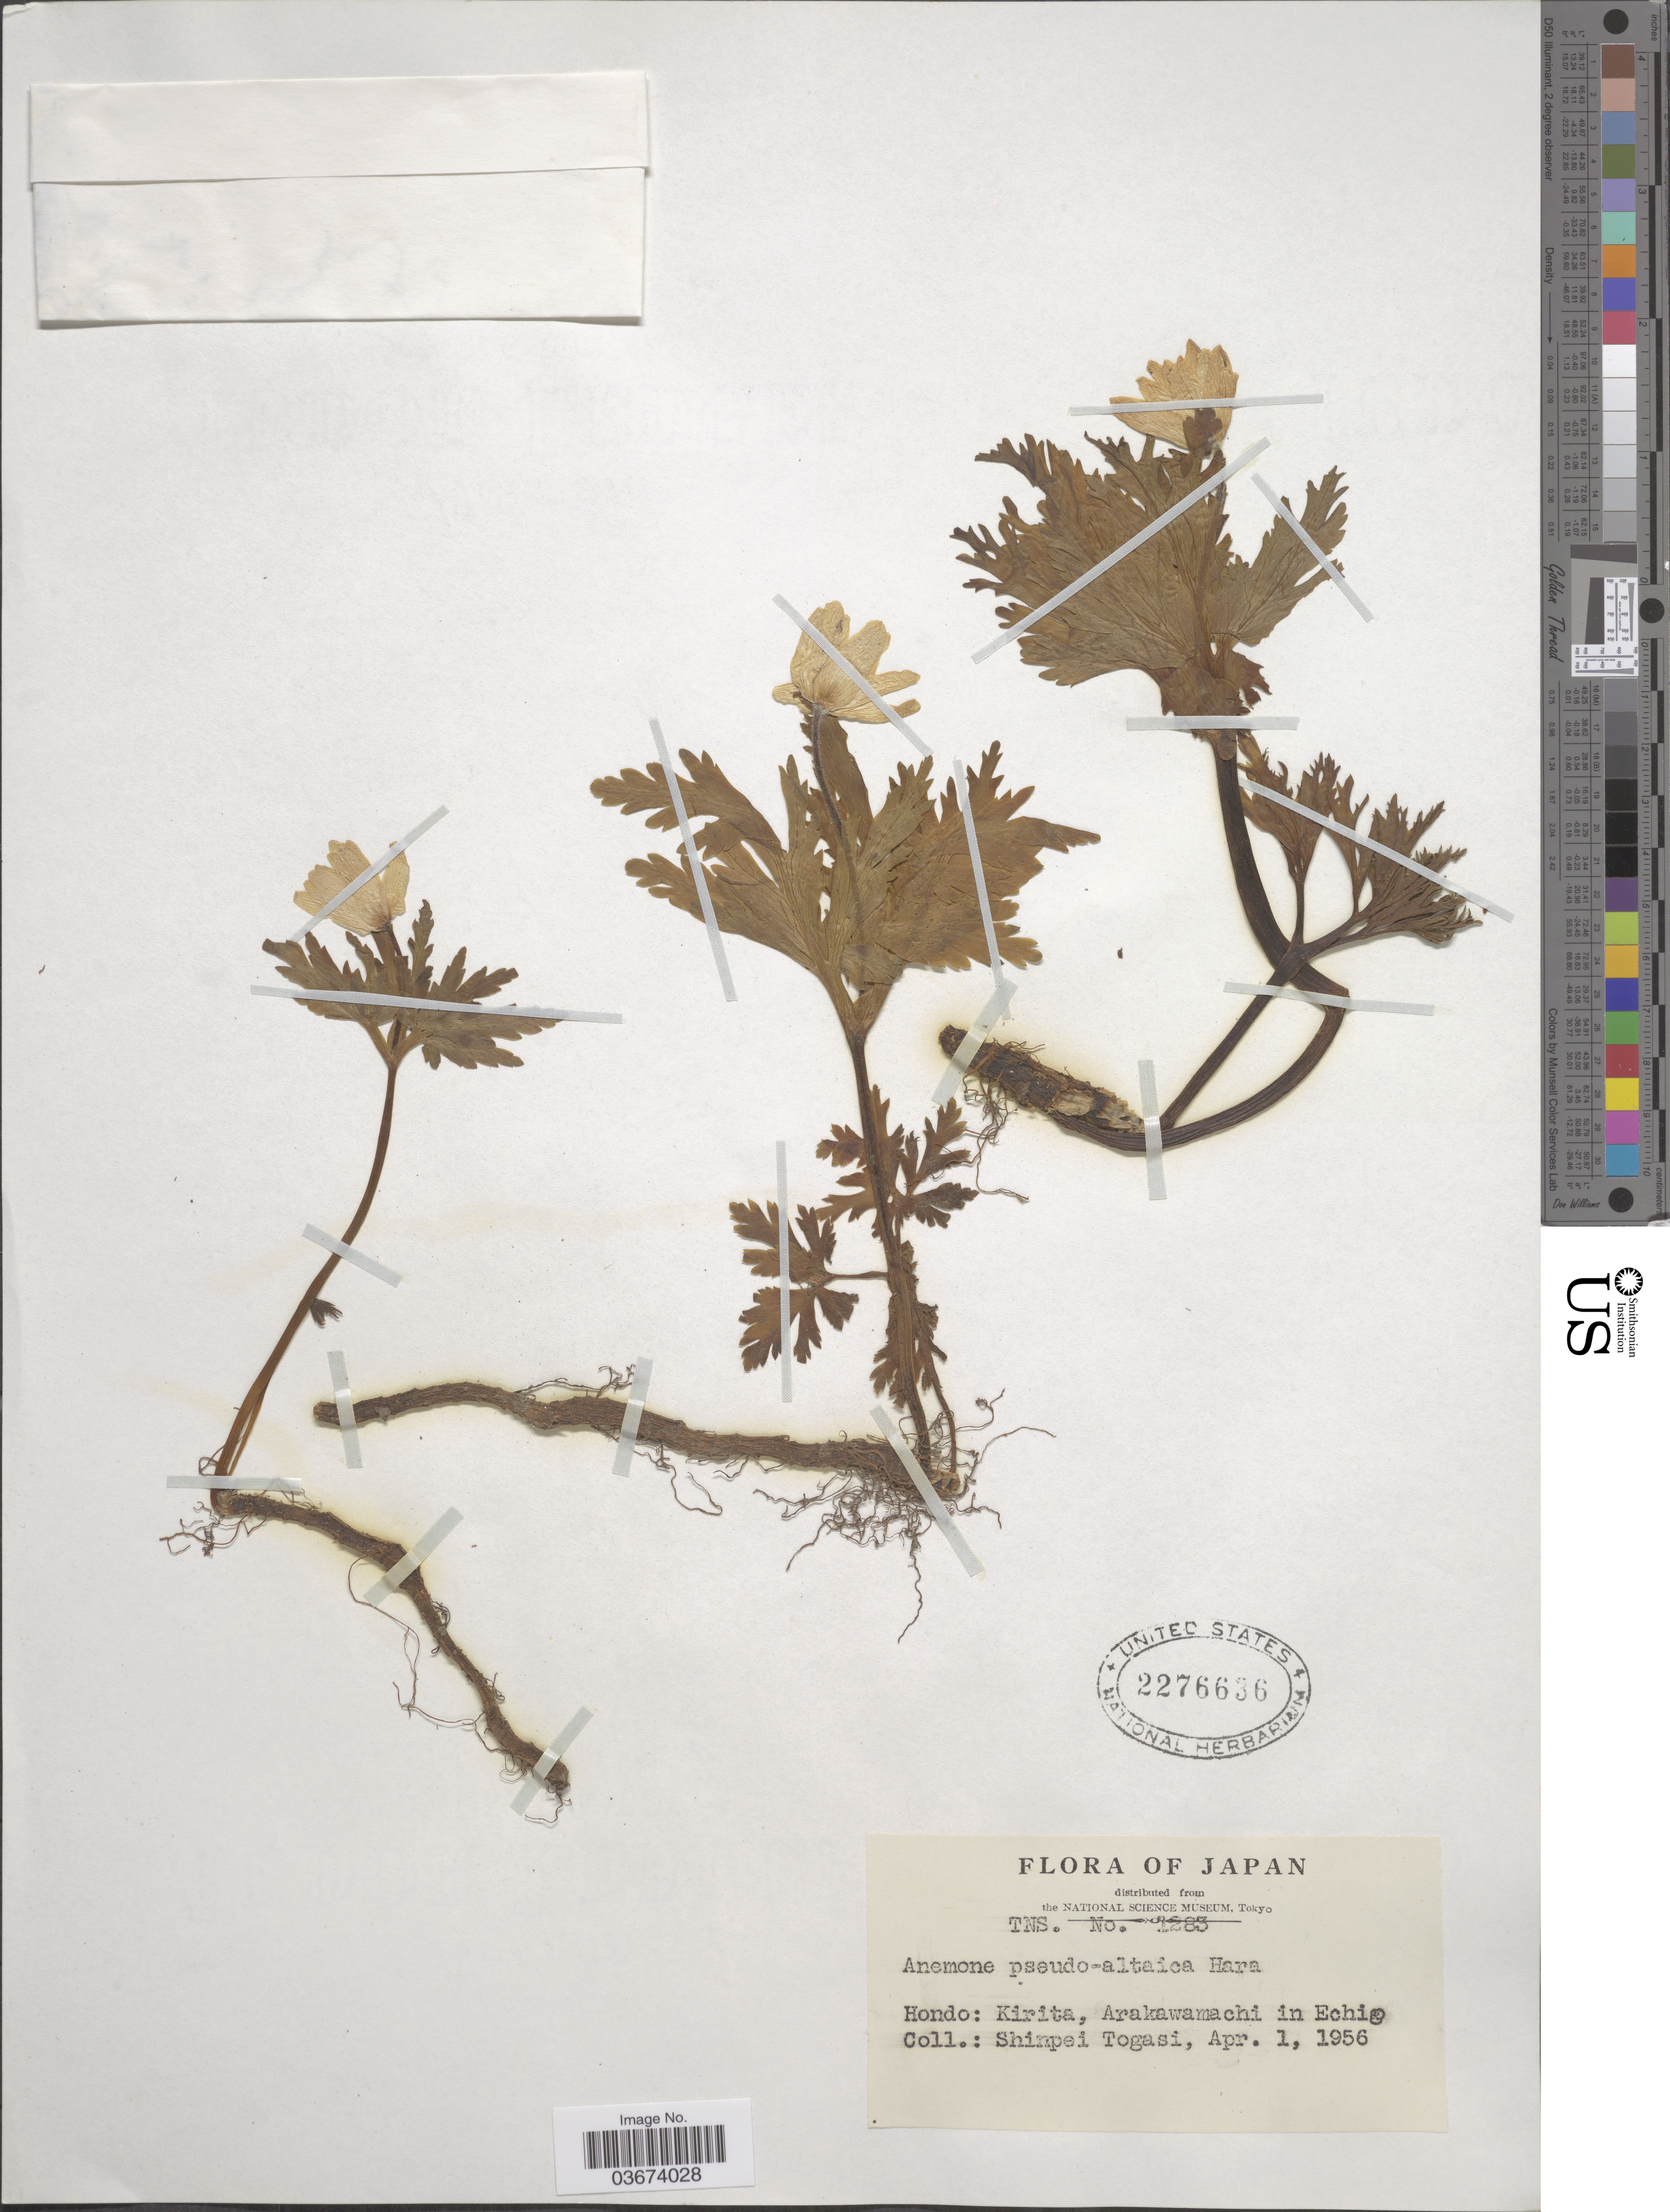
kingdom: Plantae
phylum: Tracheophyta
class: Magnoliopsida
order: Ranunculales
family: Ranunculaceae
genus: Anemone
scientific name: Anemone pseudoaltaica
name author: H. Hara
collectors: S. Togasi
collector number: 1283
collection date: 1956-04-01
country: Japan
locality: Hondo: Kirita, Arakawamachi in Echigo.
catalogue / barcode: US 2276636